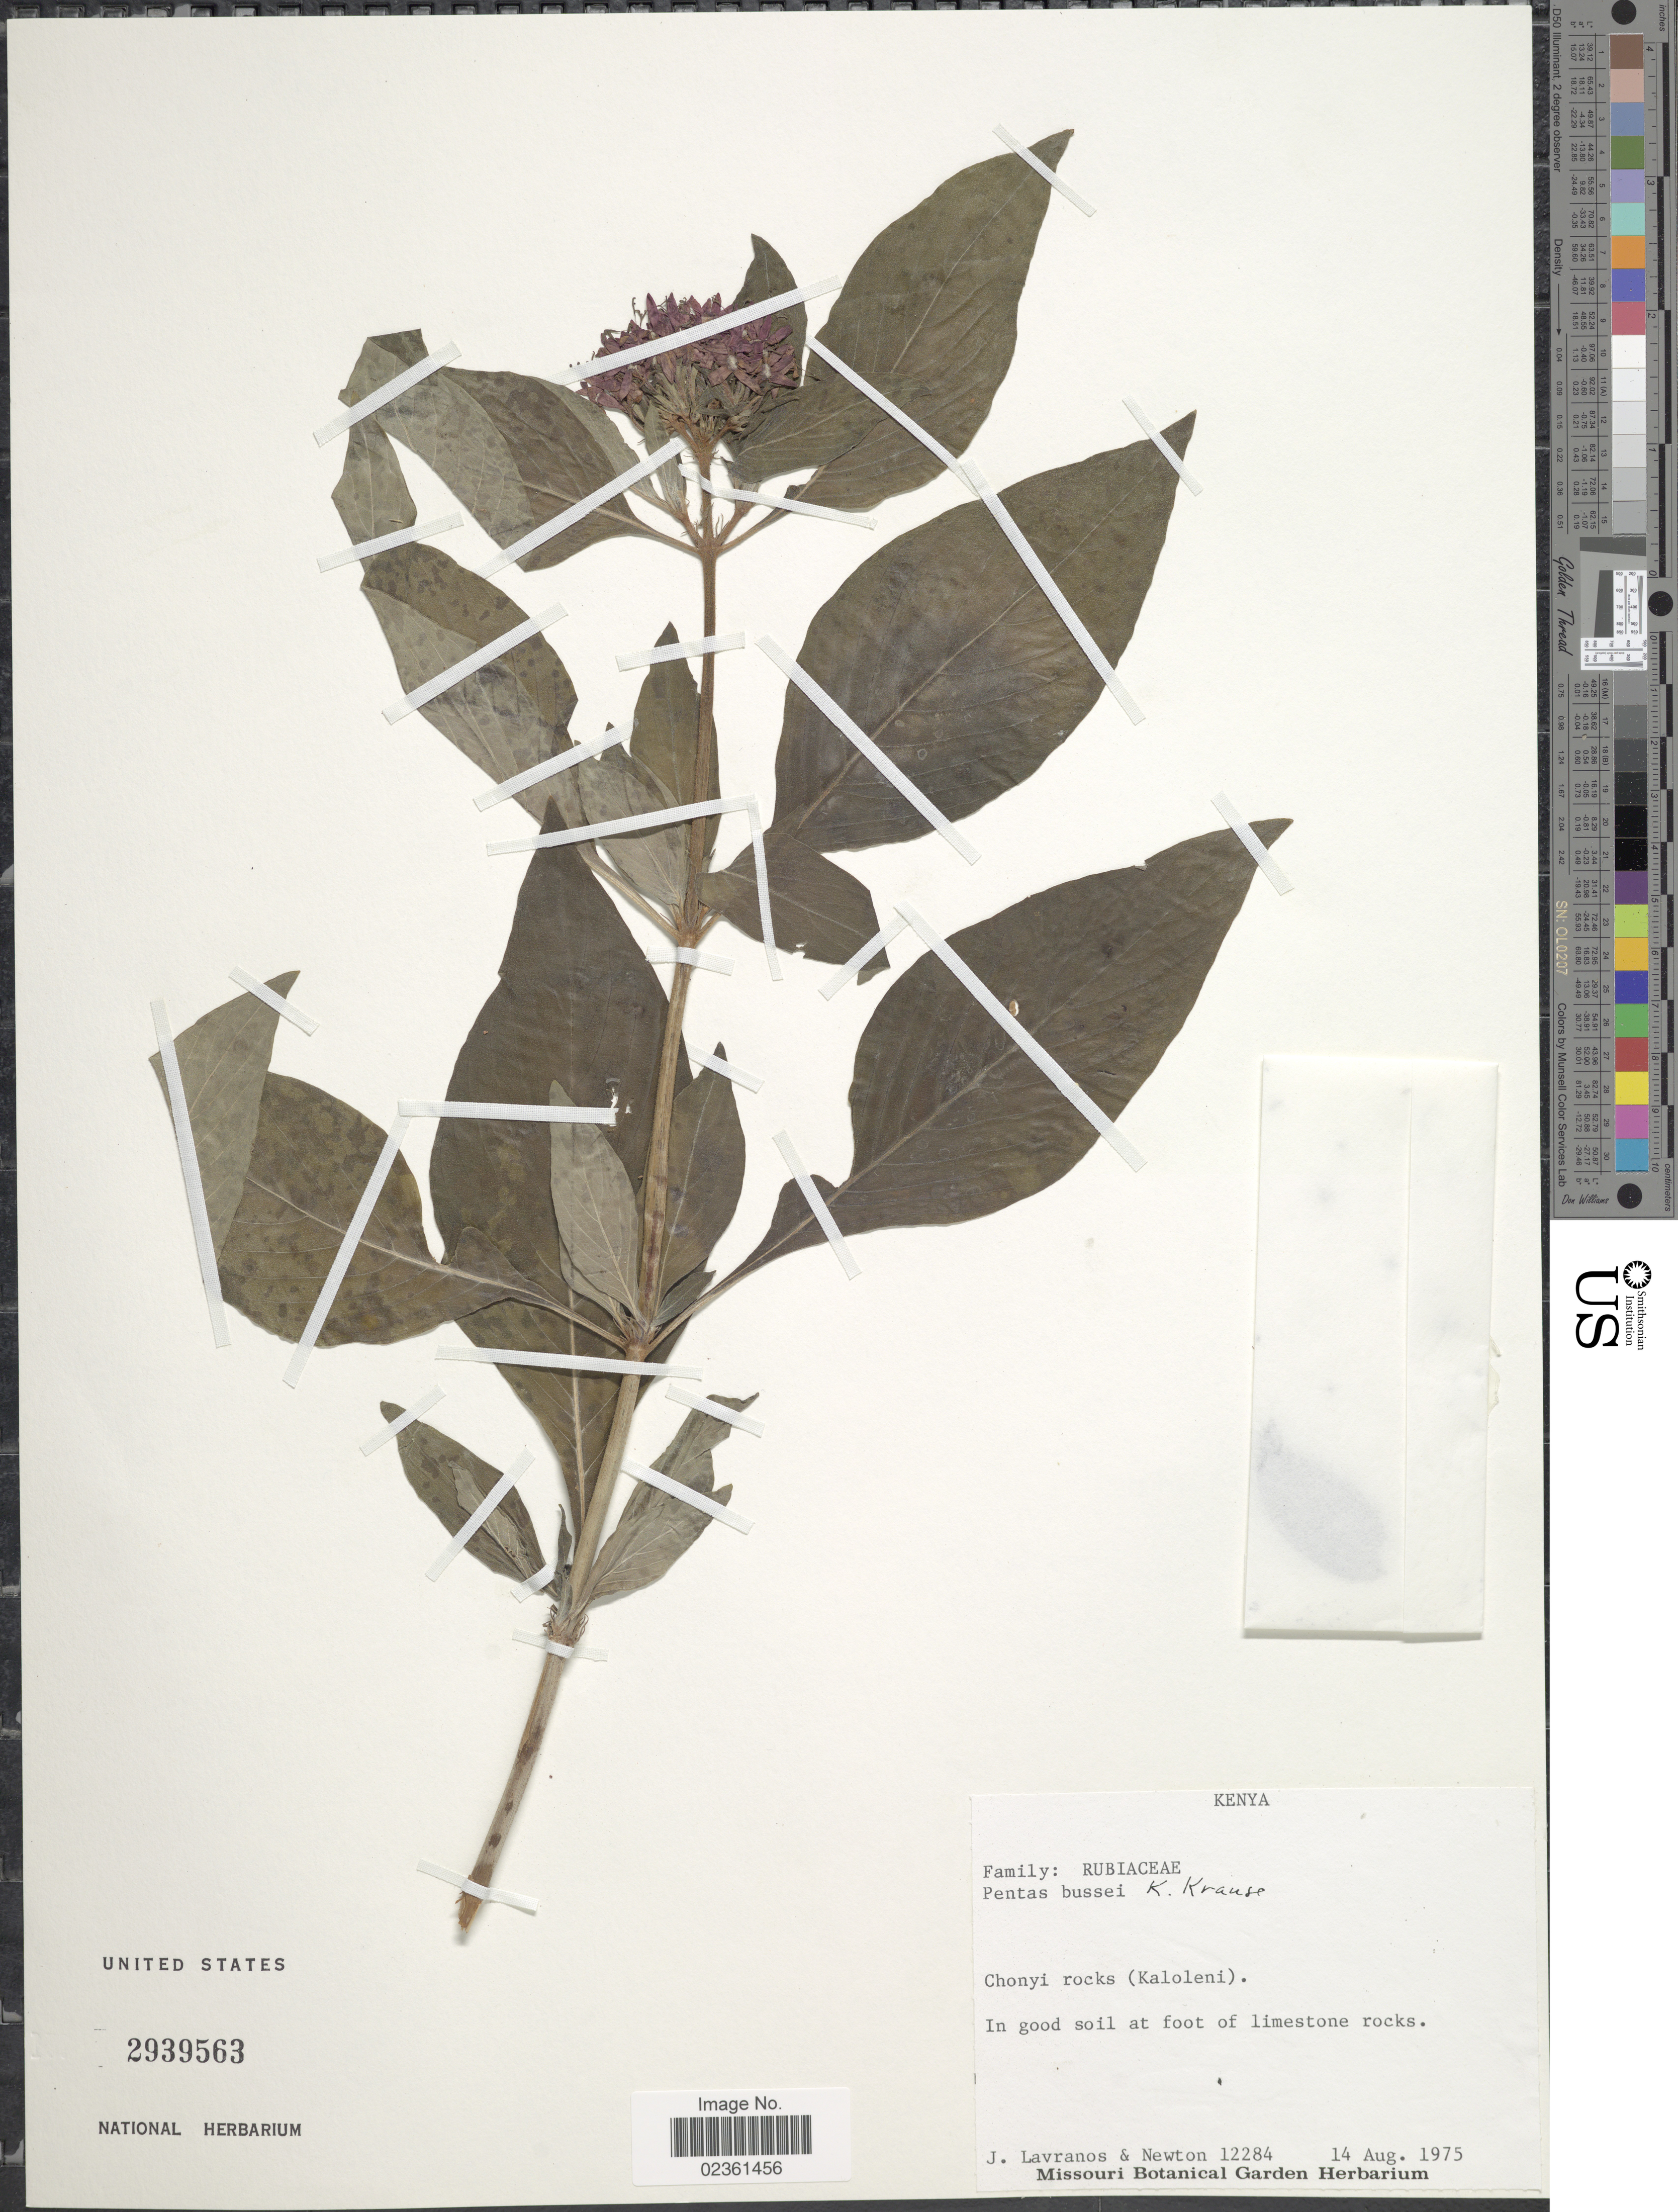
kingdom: Plantae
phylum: Tracheophyta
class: Magnoliopsida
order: Gentianales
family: Rubiaceae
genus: Pentas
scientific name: Pentas bussei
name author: K. Krause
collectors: J. Lavranos & -. Newton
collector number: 12284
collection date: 1975-08-14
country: Kenya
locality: Chonyi rocks (Kaloleni), in good soil at foot of limestone rocks.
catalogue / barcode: US 2939563